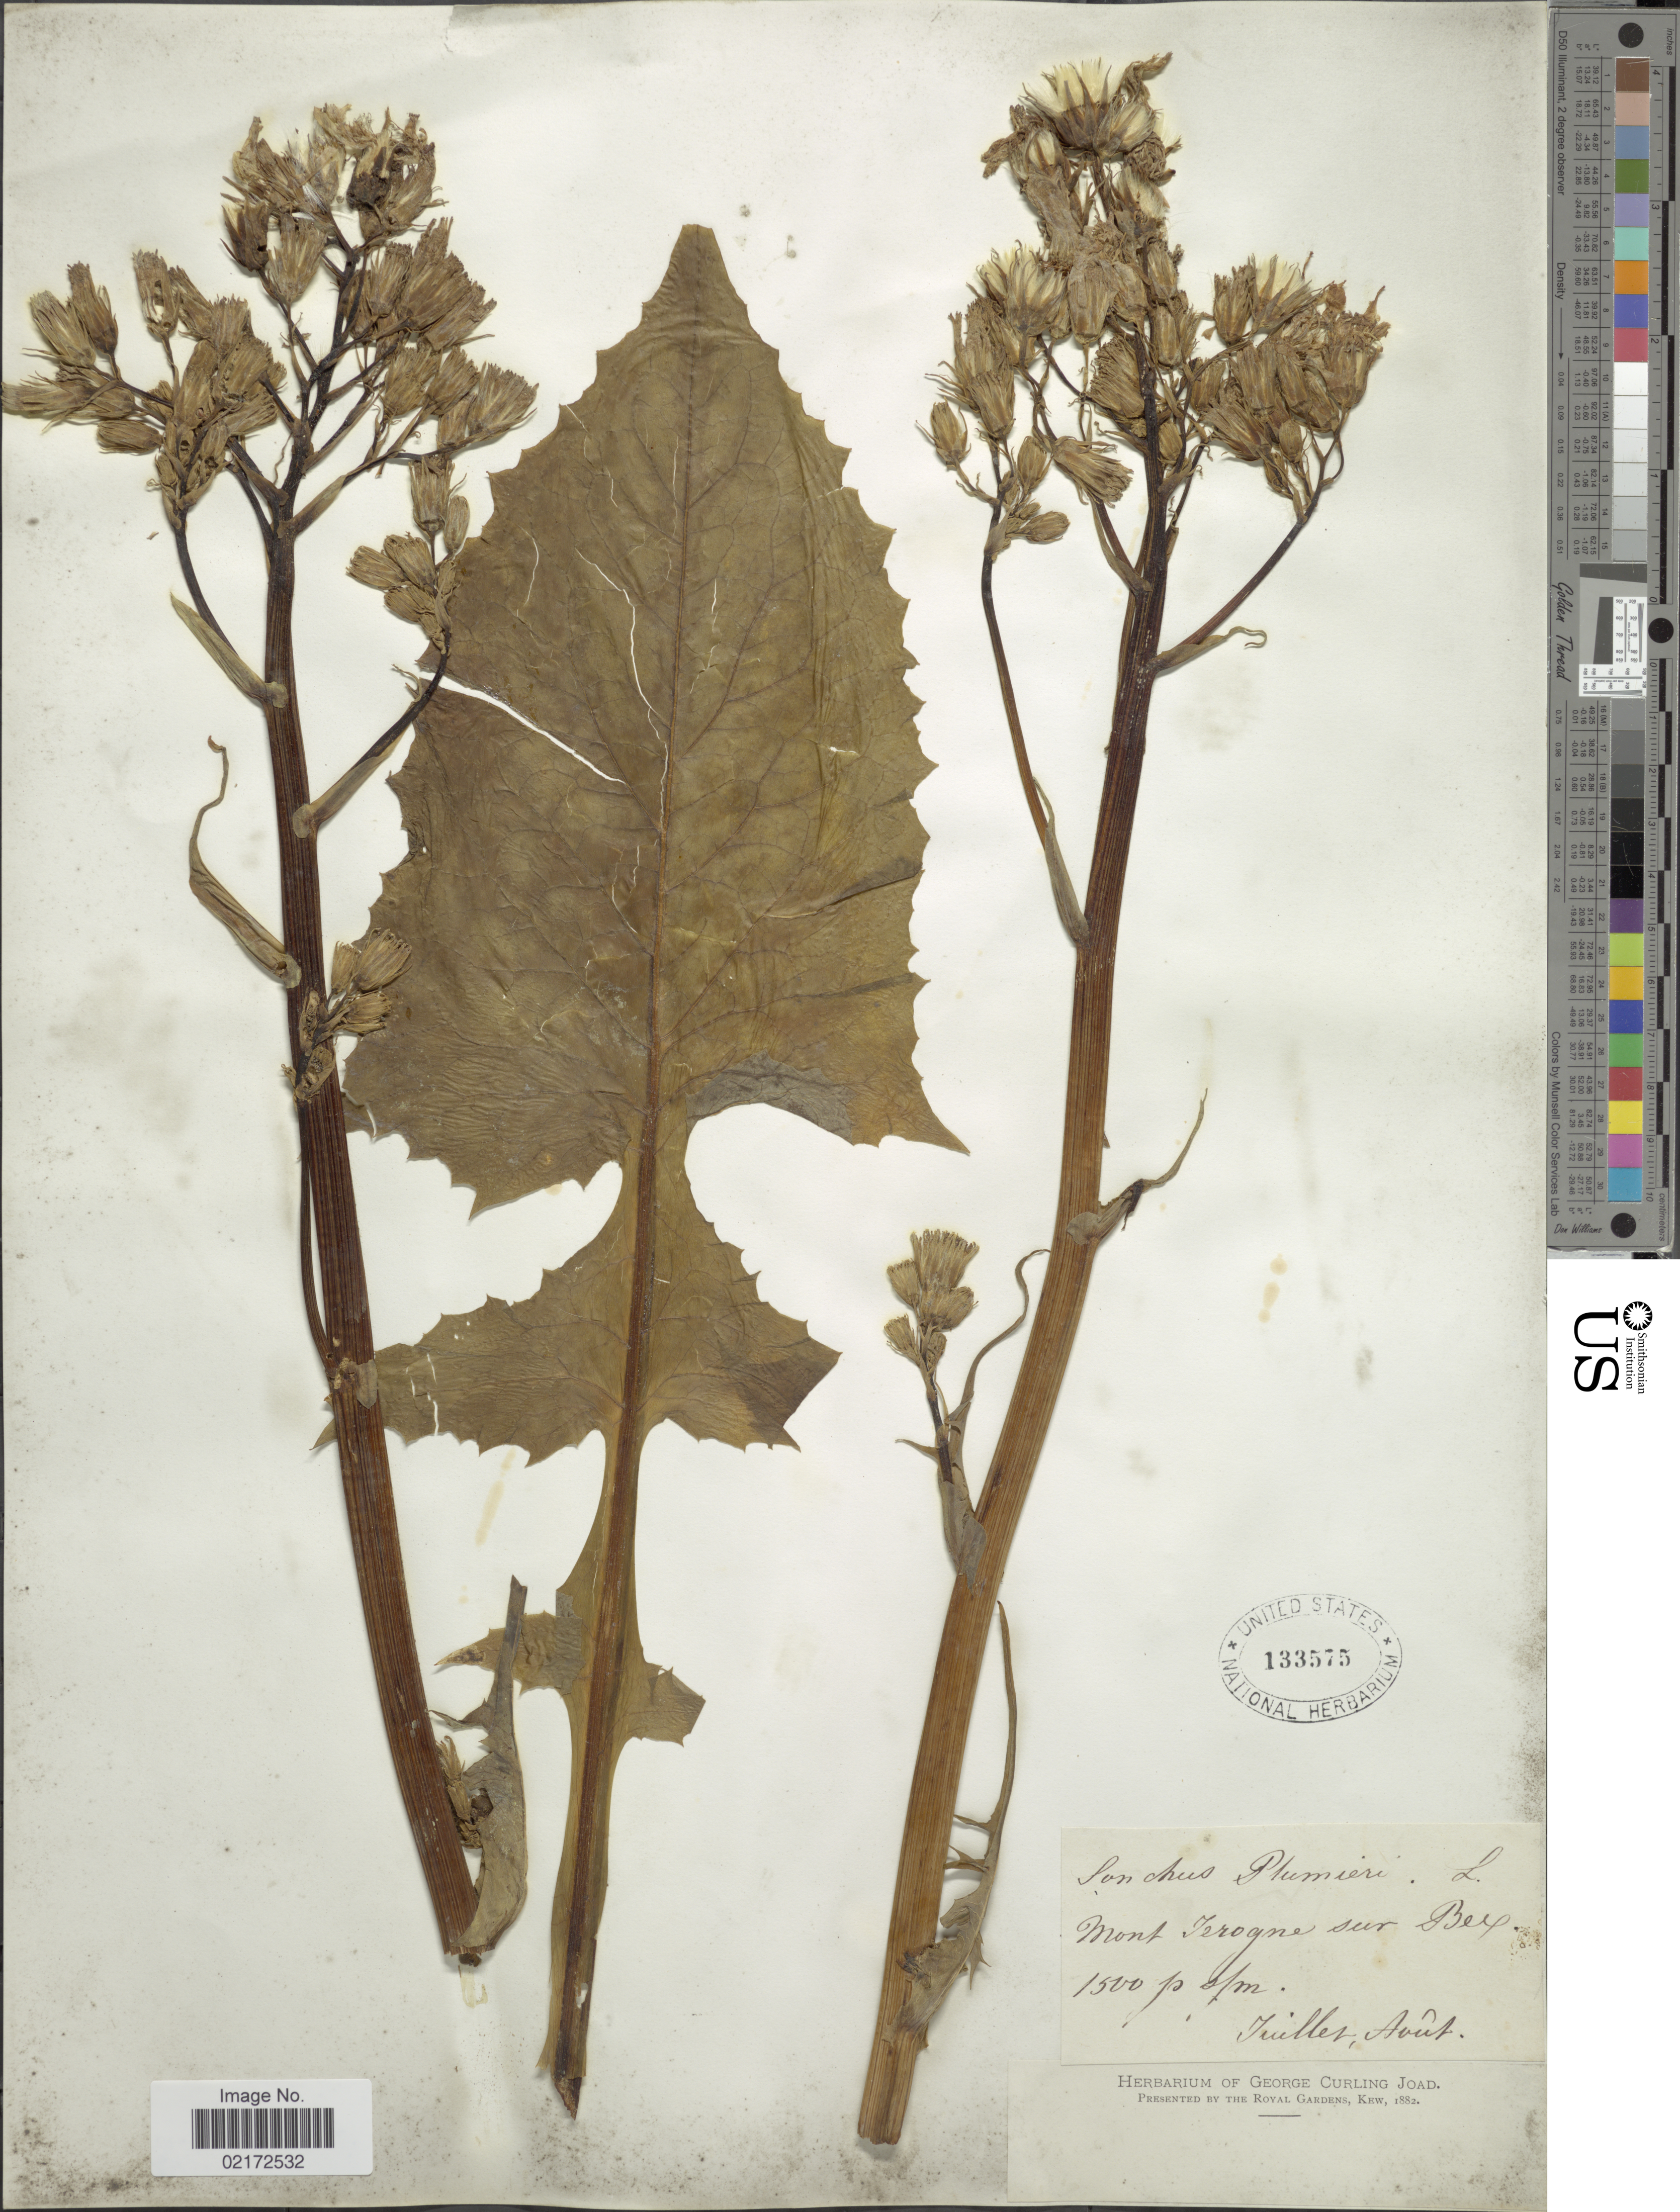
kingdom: Plantae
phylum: Tracheophyta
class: Magnoliopsida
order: Asterales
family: Asteraceae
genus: Lactuca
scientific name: Lactuca plumieri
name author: (L.) Gren. & Godr.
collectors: ex herb. George Curling Joad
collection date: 1882-07/1882-08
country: Switzerland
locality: Mont Terogne sur Bex.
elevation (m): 1500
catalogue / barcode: US 133575